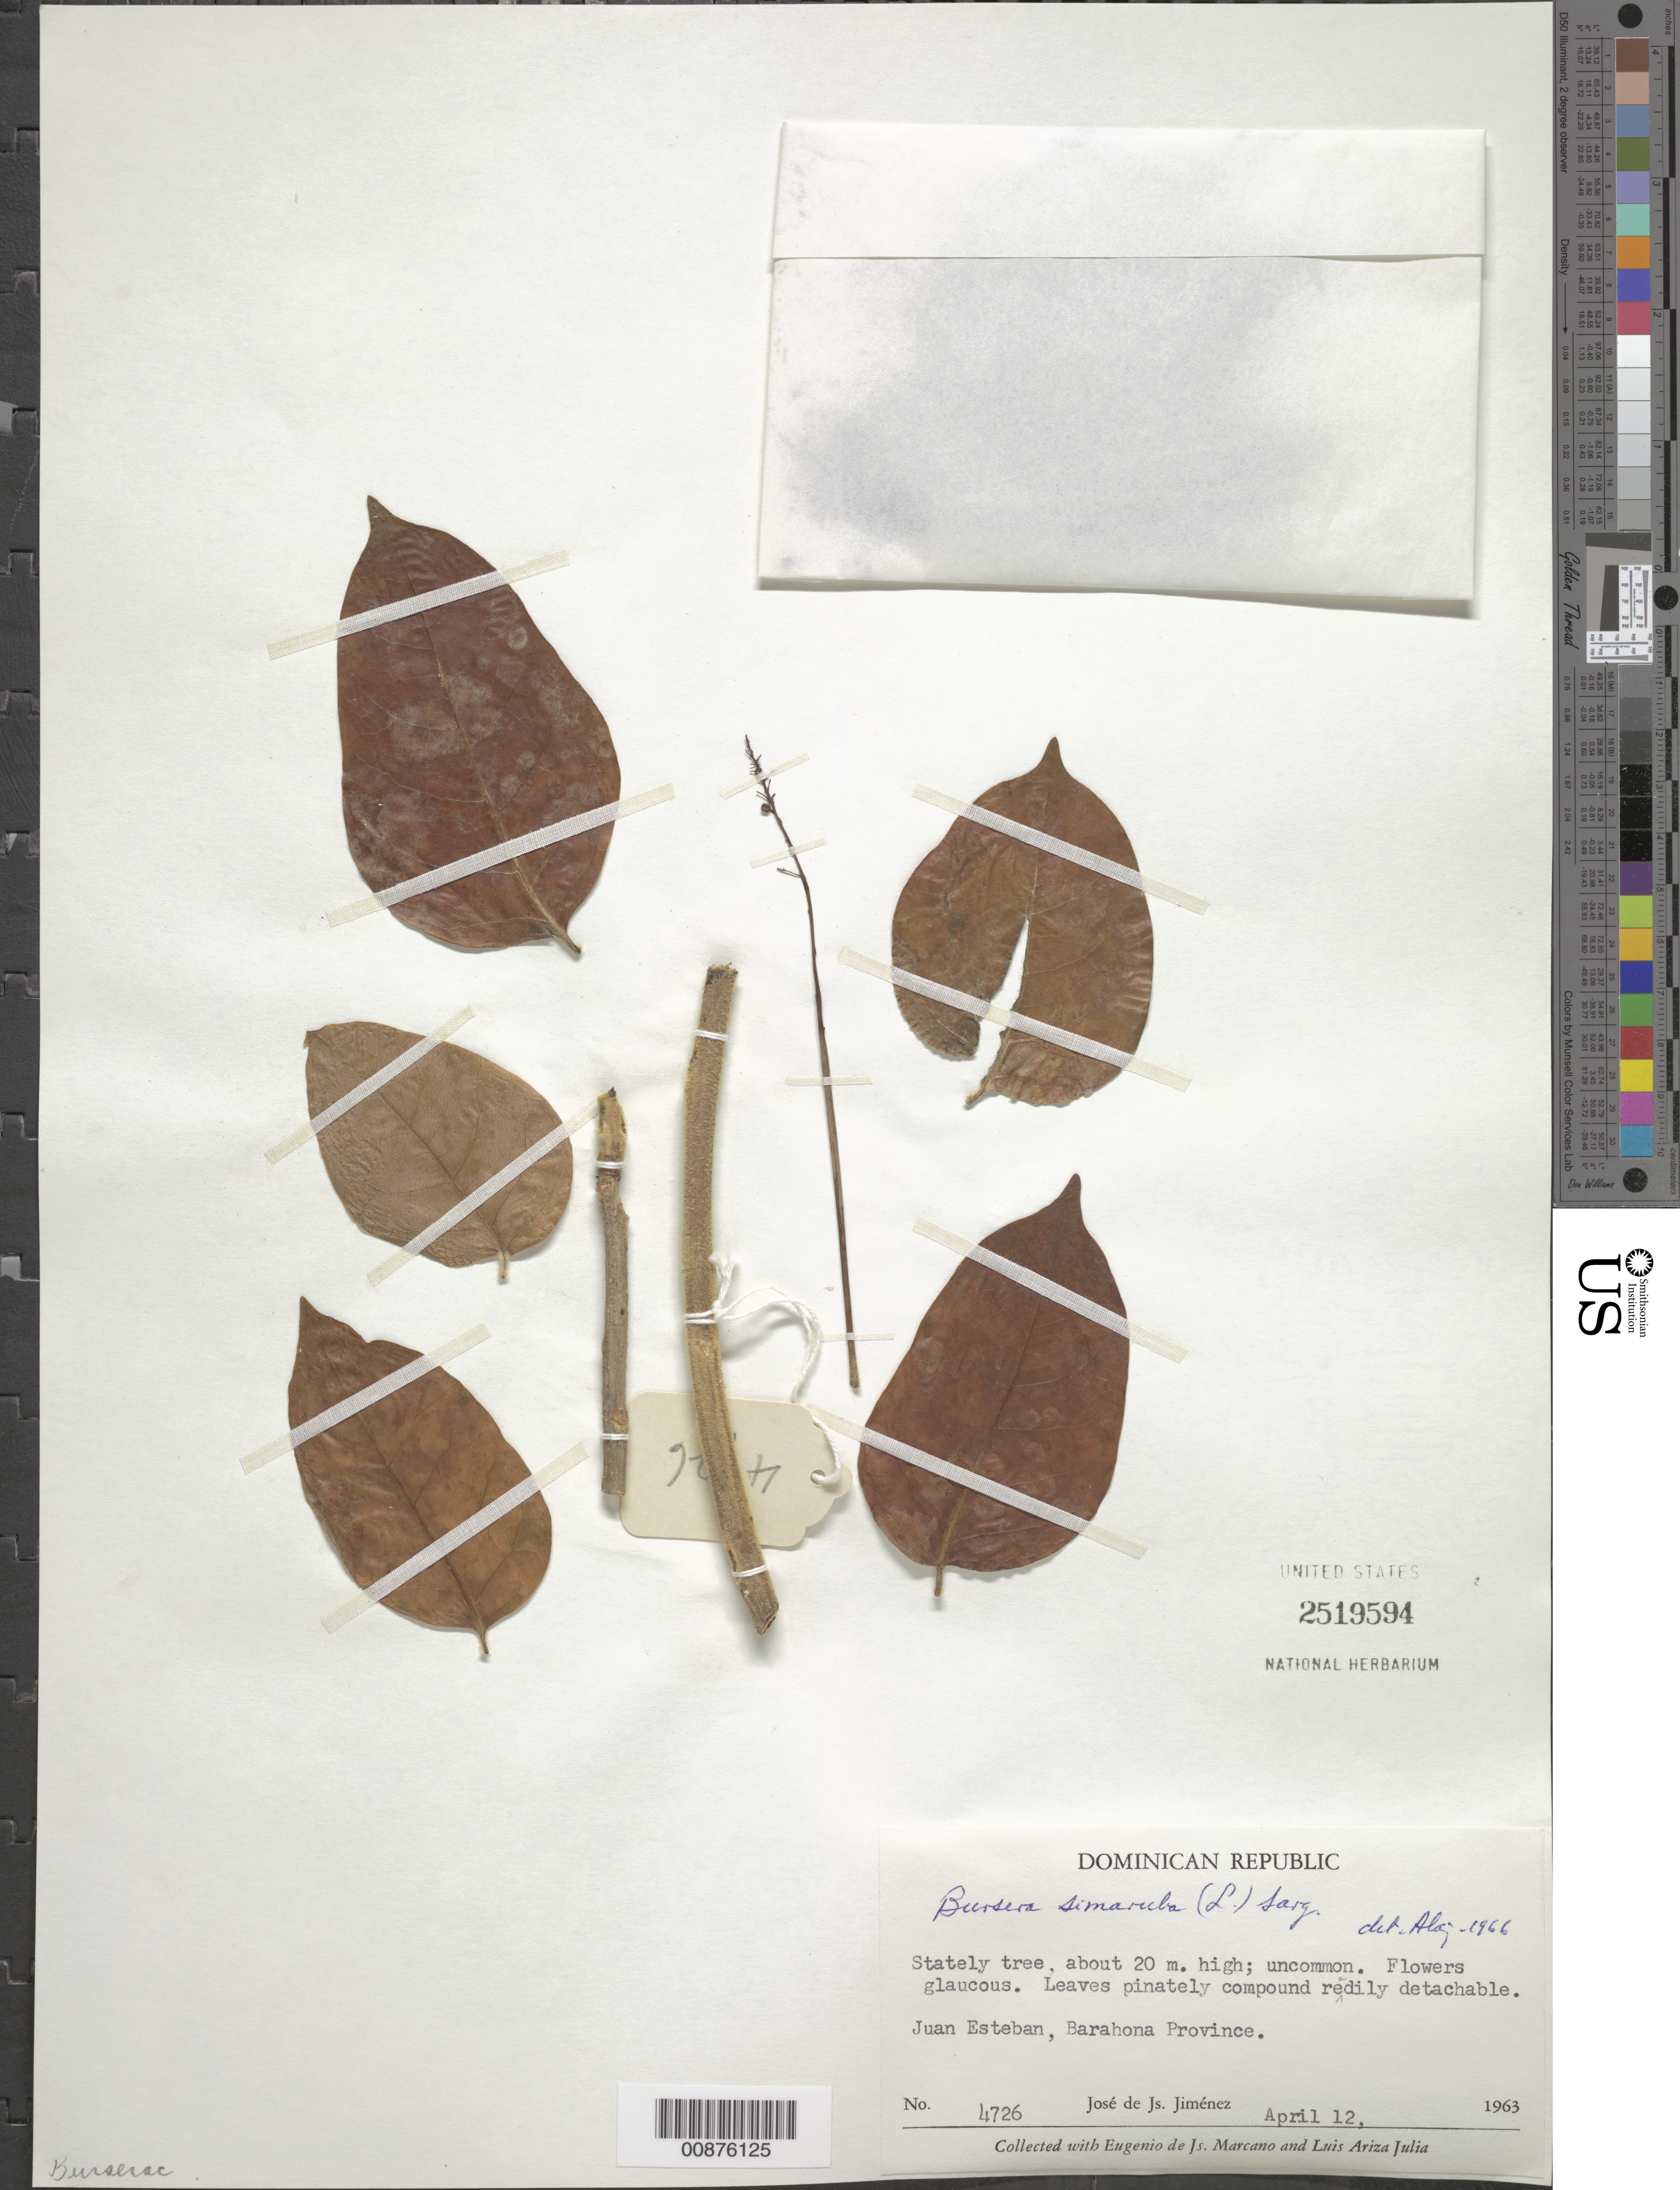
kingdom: Plantae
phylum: Tracheophyta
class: Magnoliopsida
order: Sapindales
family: Burseraceae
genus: Bursera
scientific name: Bursera simaruba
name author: (L.) Sarg.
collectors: J. J. Jiménez Almonte, E. J. Marcano F. & L. Ariza-Julia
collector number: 4726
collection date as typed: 12 Apr 1963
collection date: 1963-04-12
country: Dominican Republic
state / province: Barahona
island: Hispaniola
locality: Juan Esteban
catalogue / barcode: US 2519594